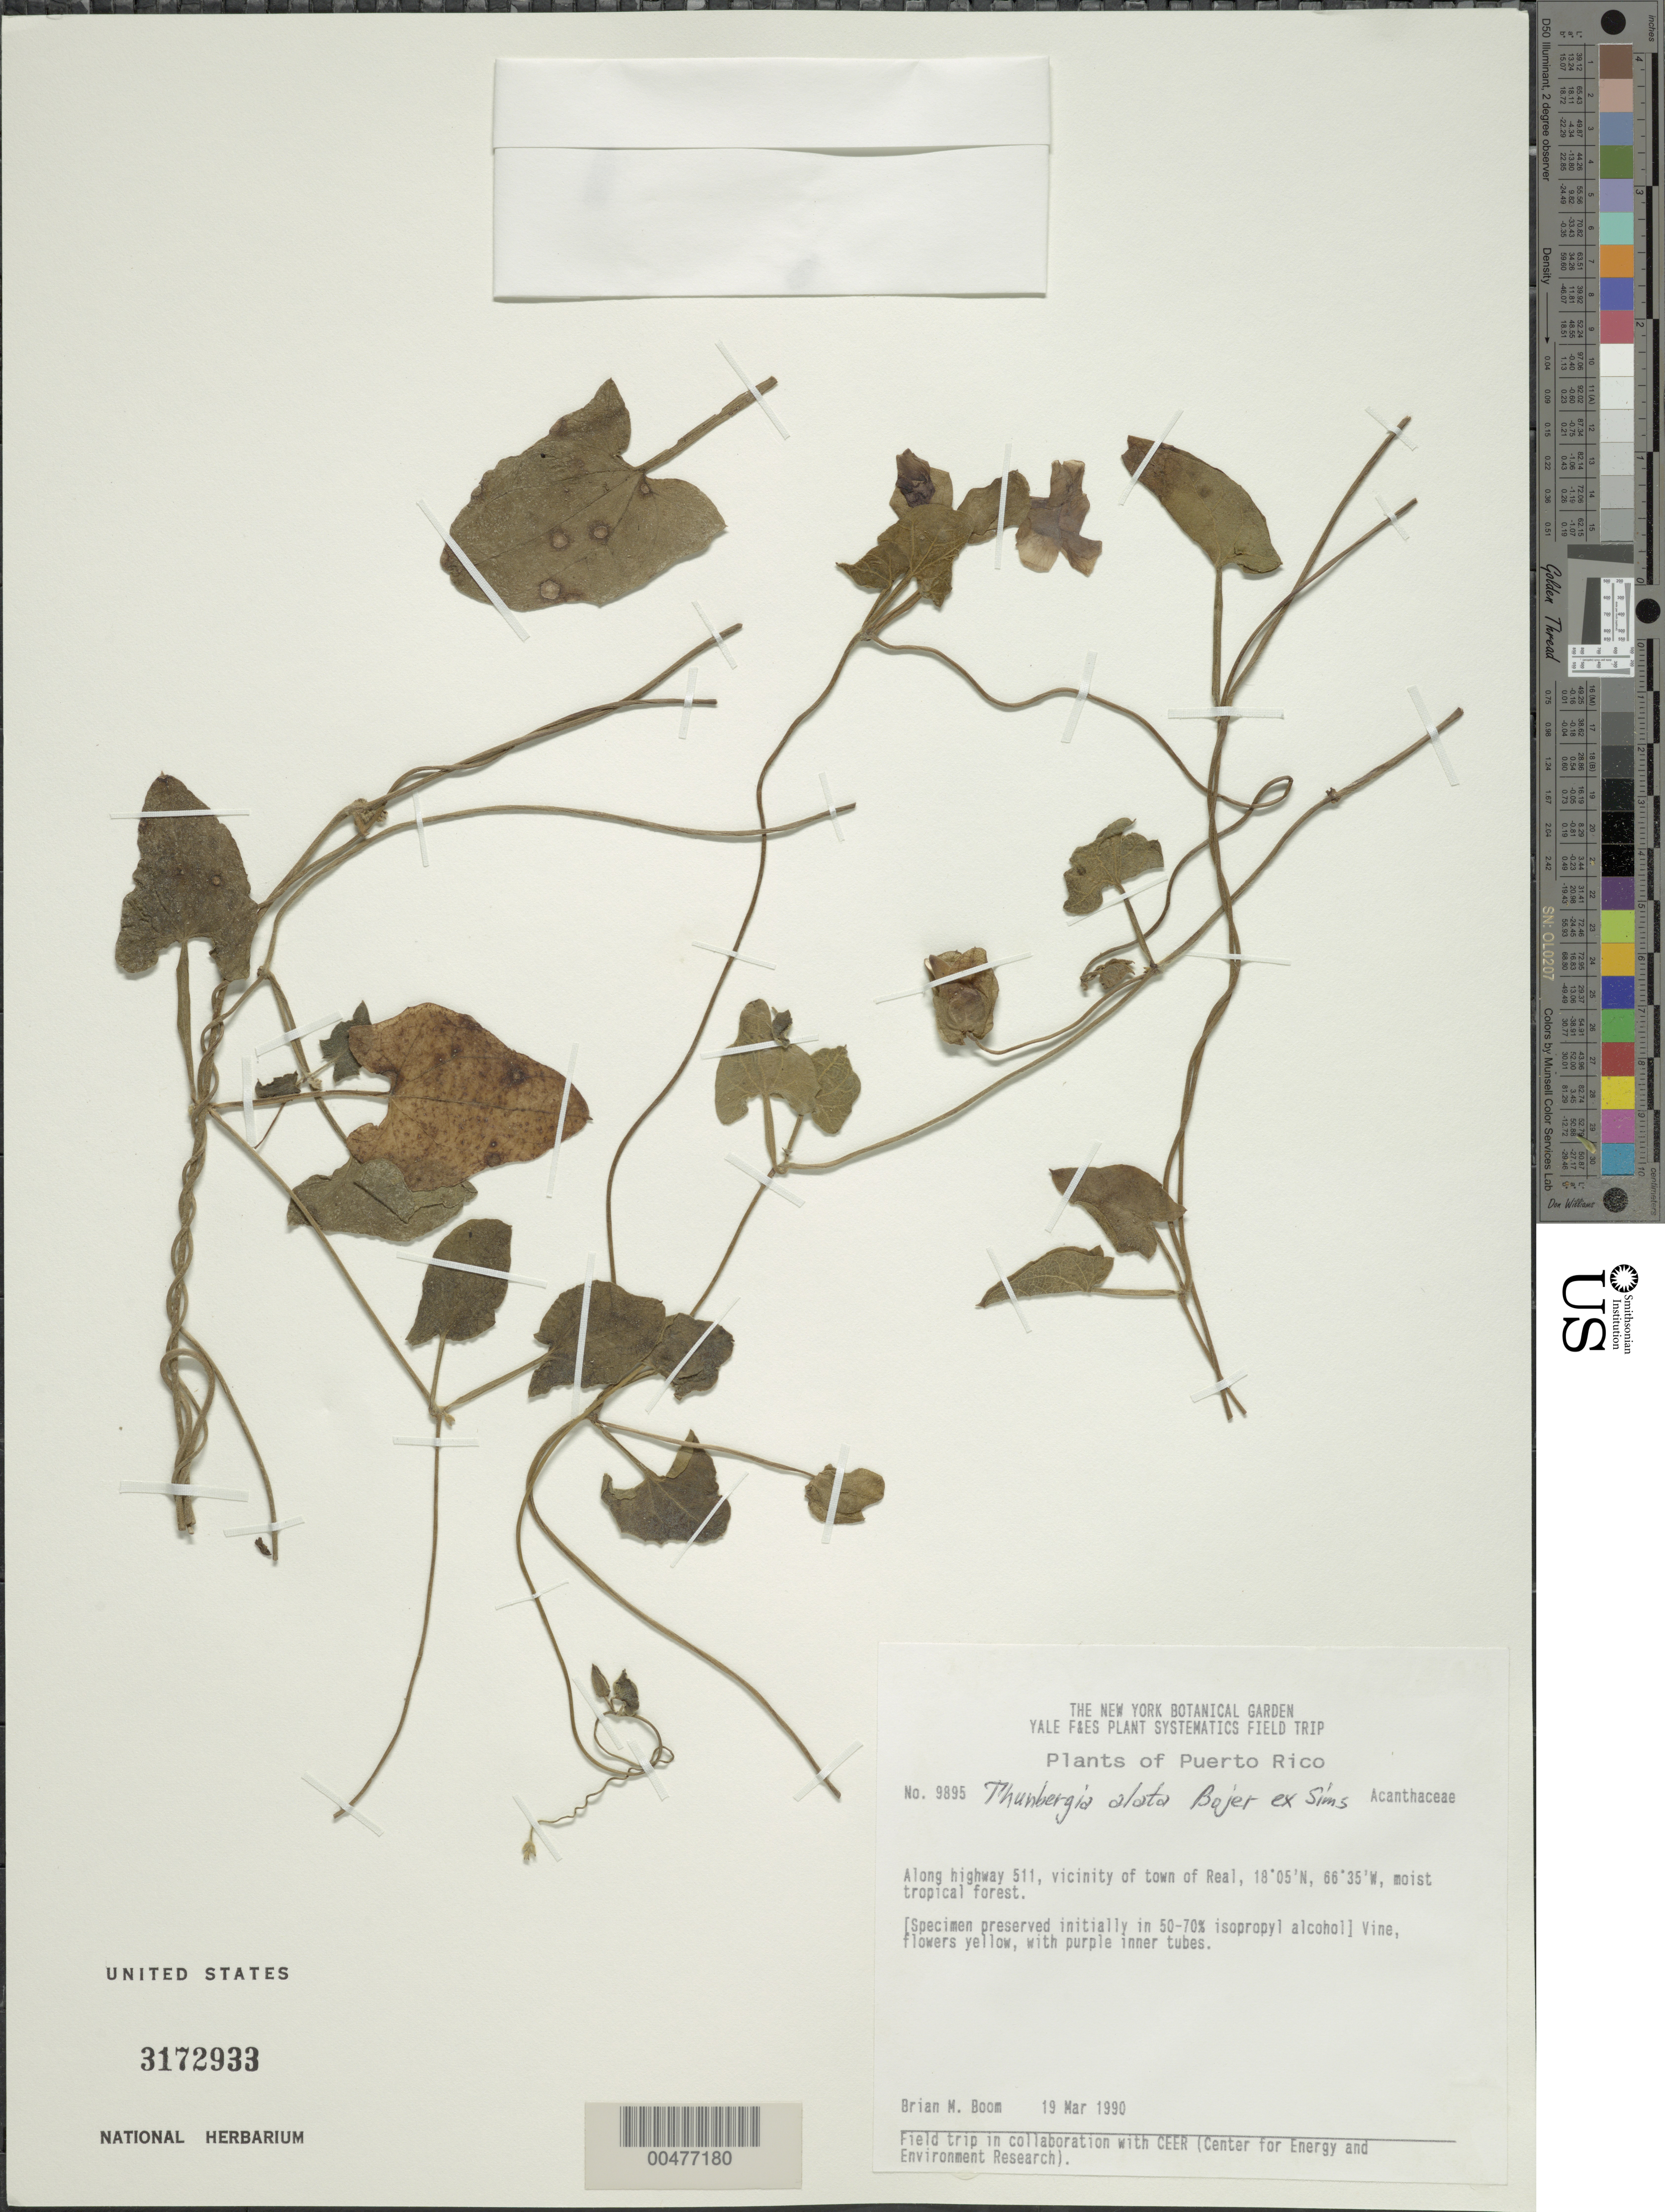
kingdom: Plantae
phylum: Tracheophyta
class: Magnoliopsida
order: Lamiales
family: Acanthaceae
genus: Thunbergia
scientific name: Thunbergia alata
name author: Bojer ex Sims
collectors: B. M. Boom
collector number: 9895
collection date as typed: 19 Mar 1990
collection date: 1990-03-19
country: Puerto Rico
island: Greater Antilles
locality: Ponce; along road 511. vicinity of Real. Moist tropical forest.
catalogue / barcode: US 3172933